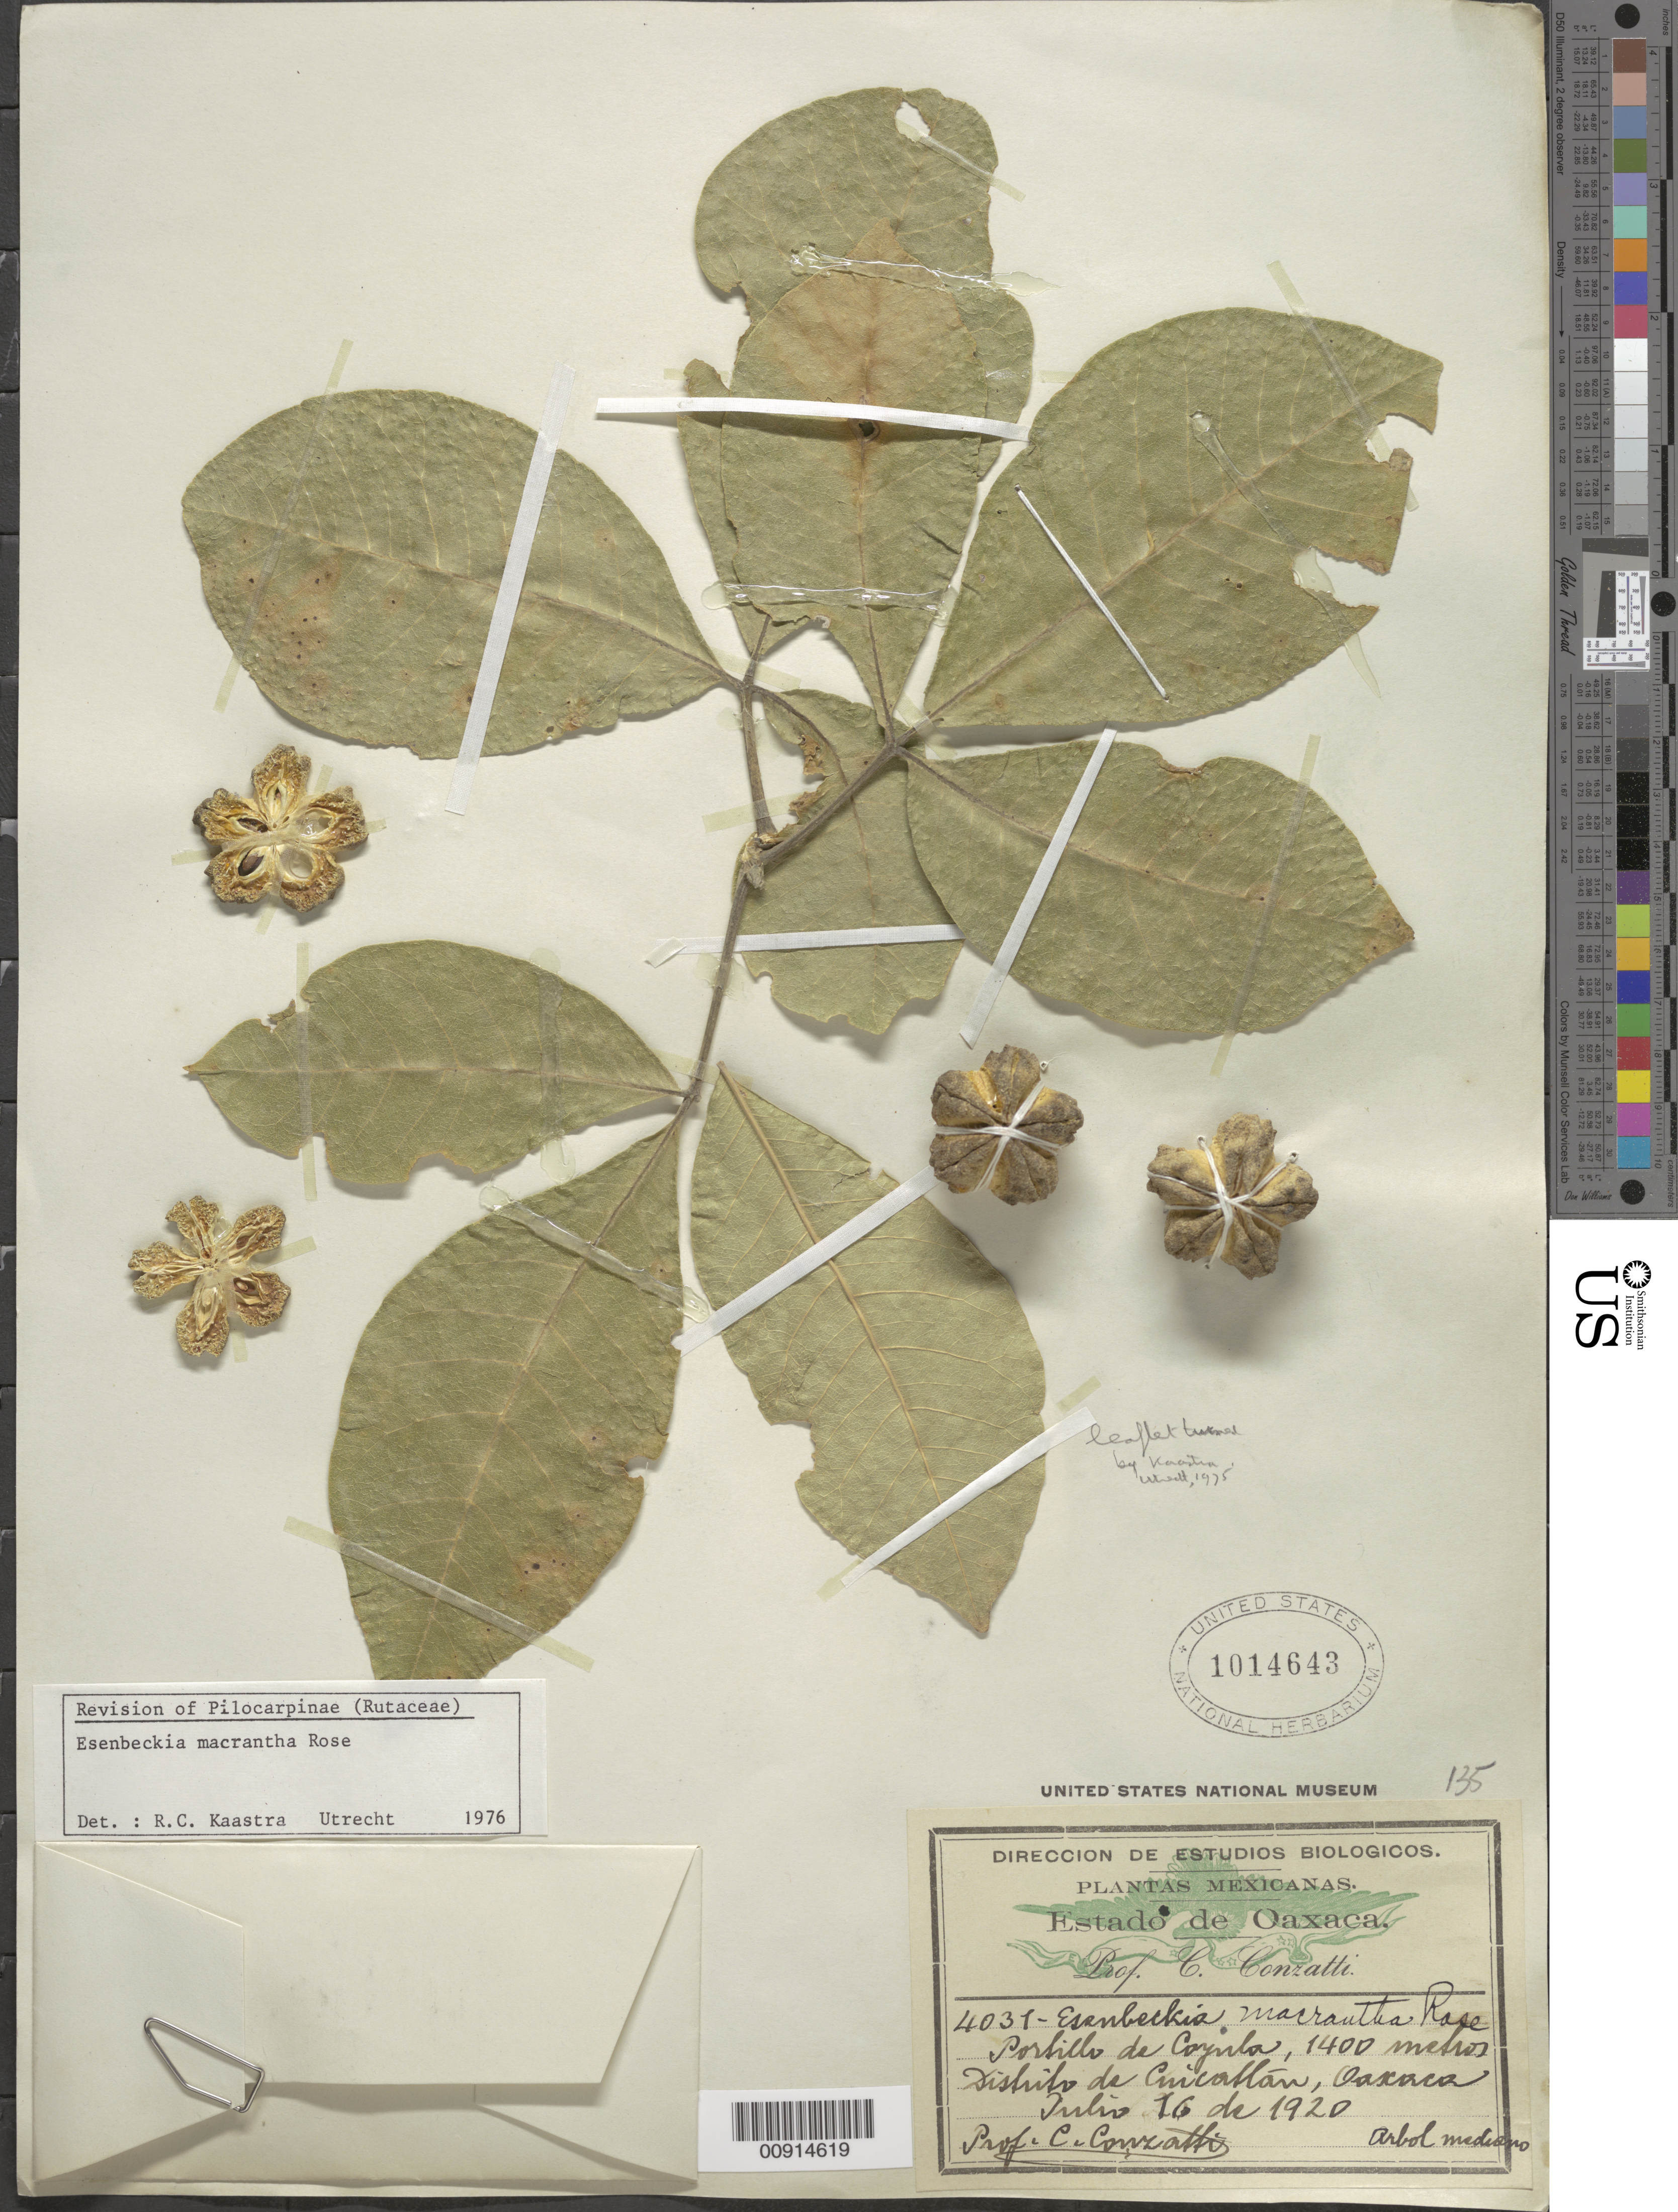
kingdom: Plantae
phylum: Tracheophyta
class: Magnoliopsida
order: Sapindales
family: Rutaceae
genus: Esenbeckia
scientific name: Esenbeckia macrantha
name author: Rose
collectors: C. Conzatti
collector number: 4031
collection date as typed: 16 Jul 1920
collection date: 1920-07-16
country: Mexico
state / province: Oaxaca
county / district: Cuicatlán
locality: Portillo de Coyula, Distrito de Cuicatlán, Oaxaca.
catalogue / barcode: US 1014643